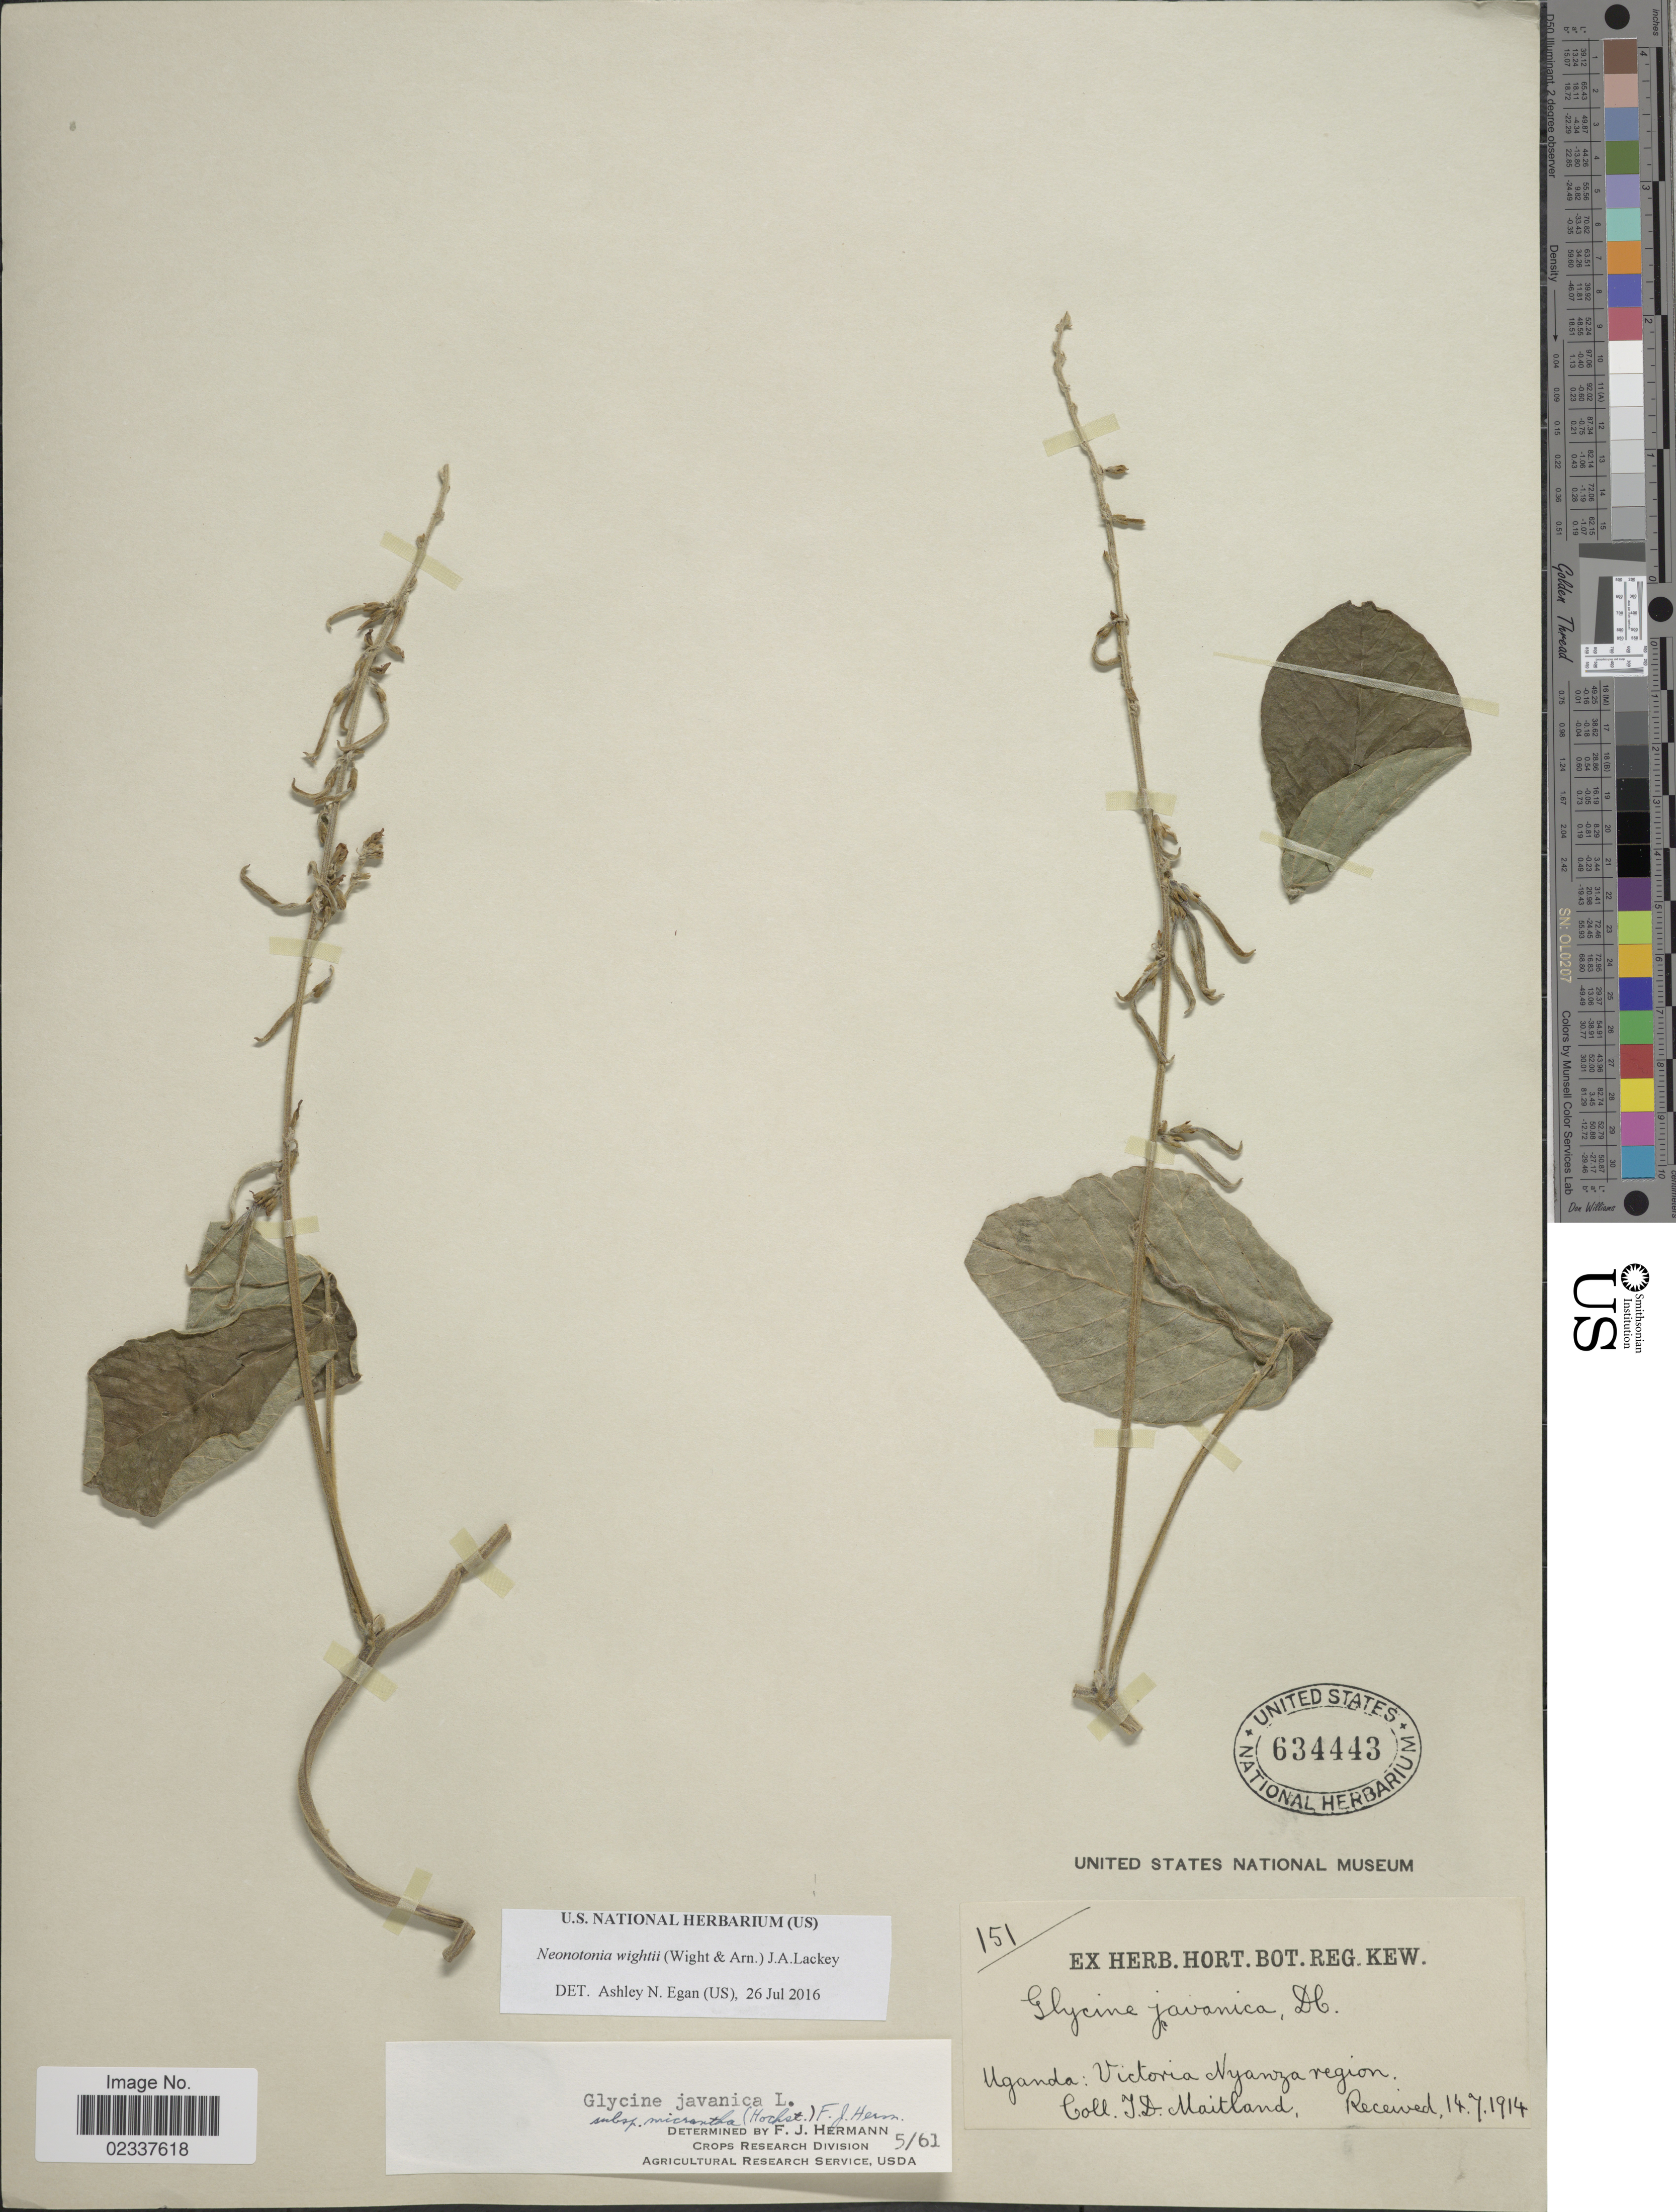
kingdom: Plantae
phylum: Tracheophyta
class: Magnoliopsida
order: Fabales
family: Fabaceae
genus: Neonotonia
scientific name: Neonotonia wightii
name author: (Arn.) J.A. Lackey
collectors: T. Maitland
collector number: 151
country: Uganda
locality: Victoria Nyanza Region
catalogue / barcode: US 634443